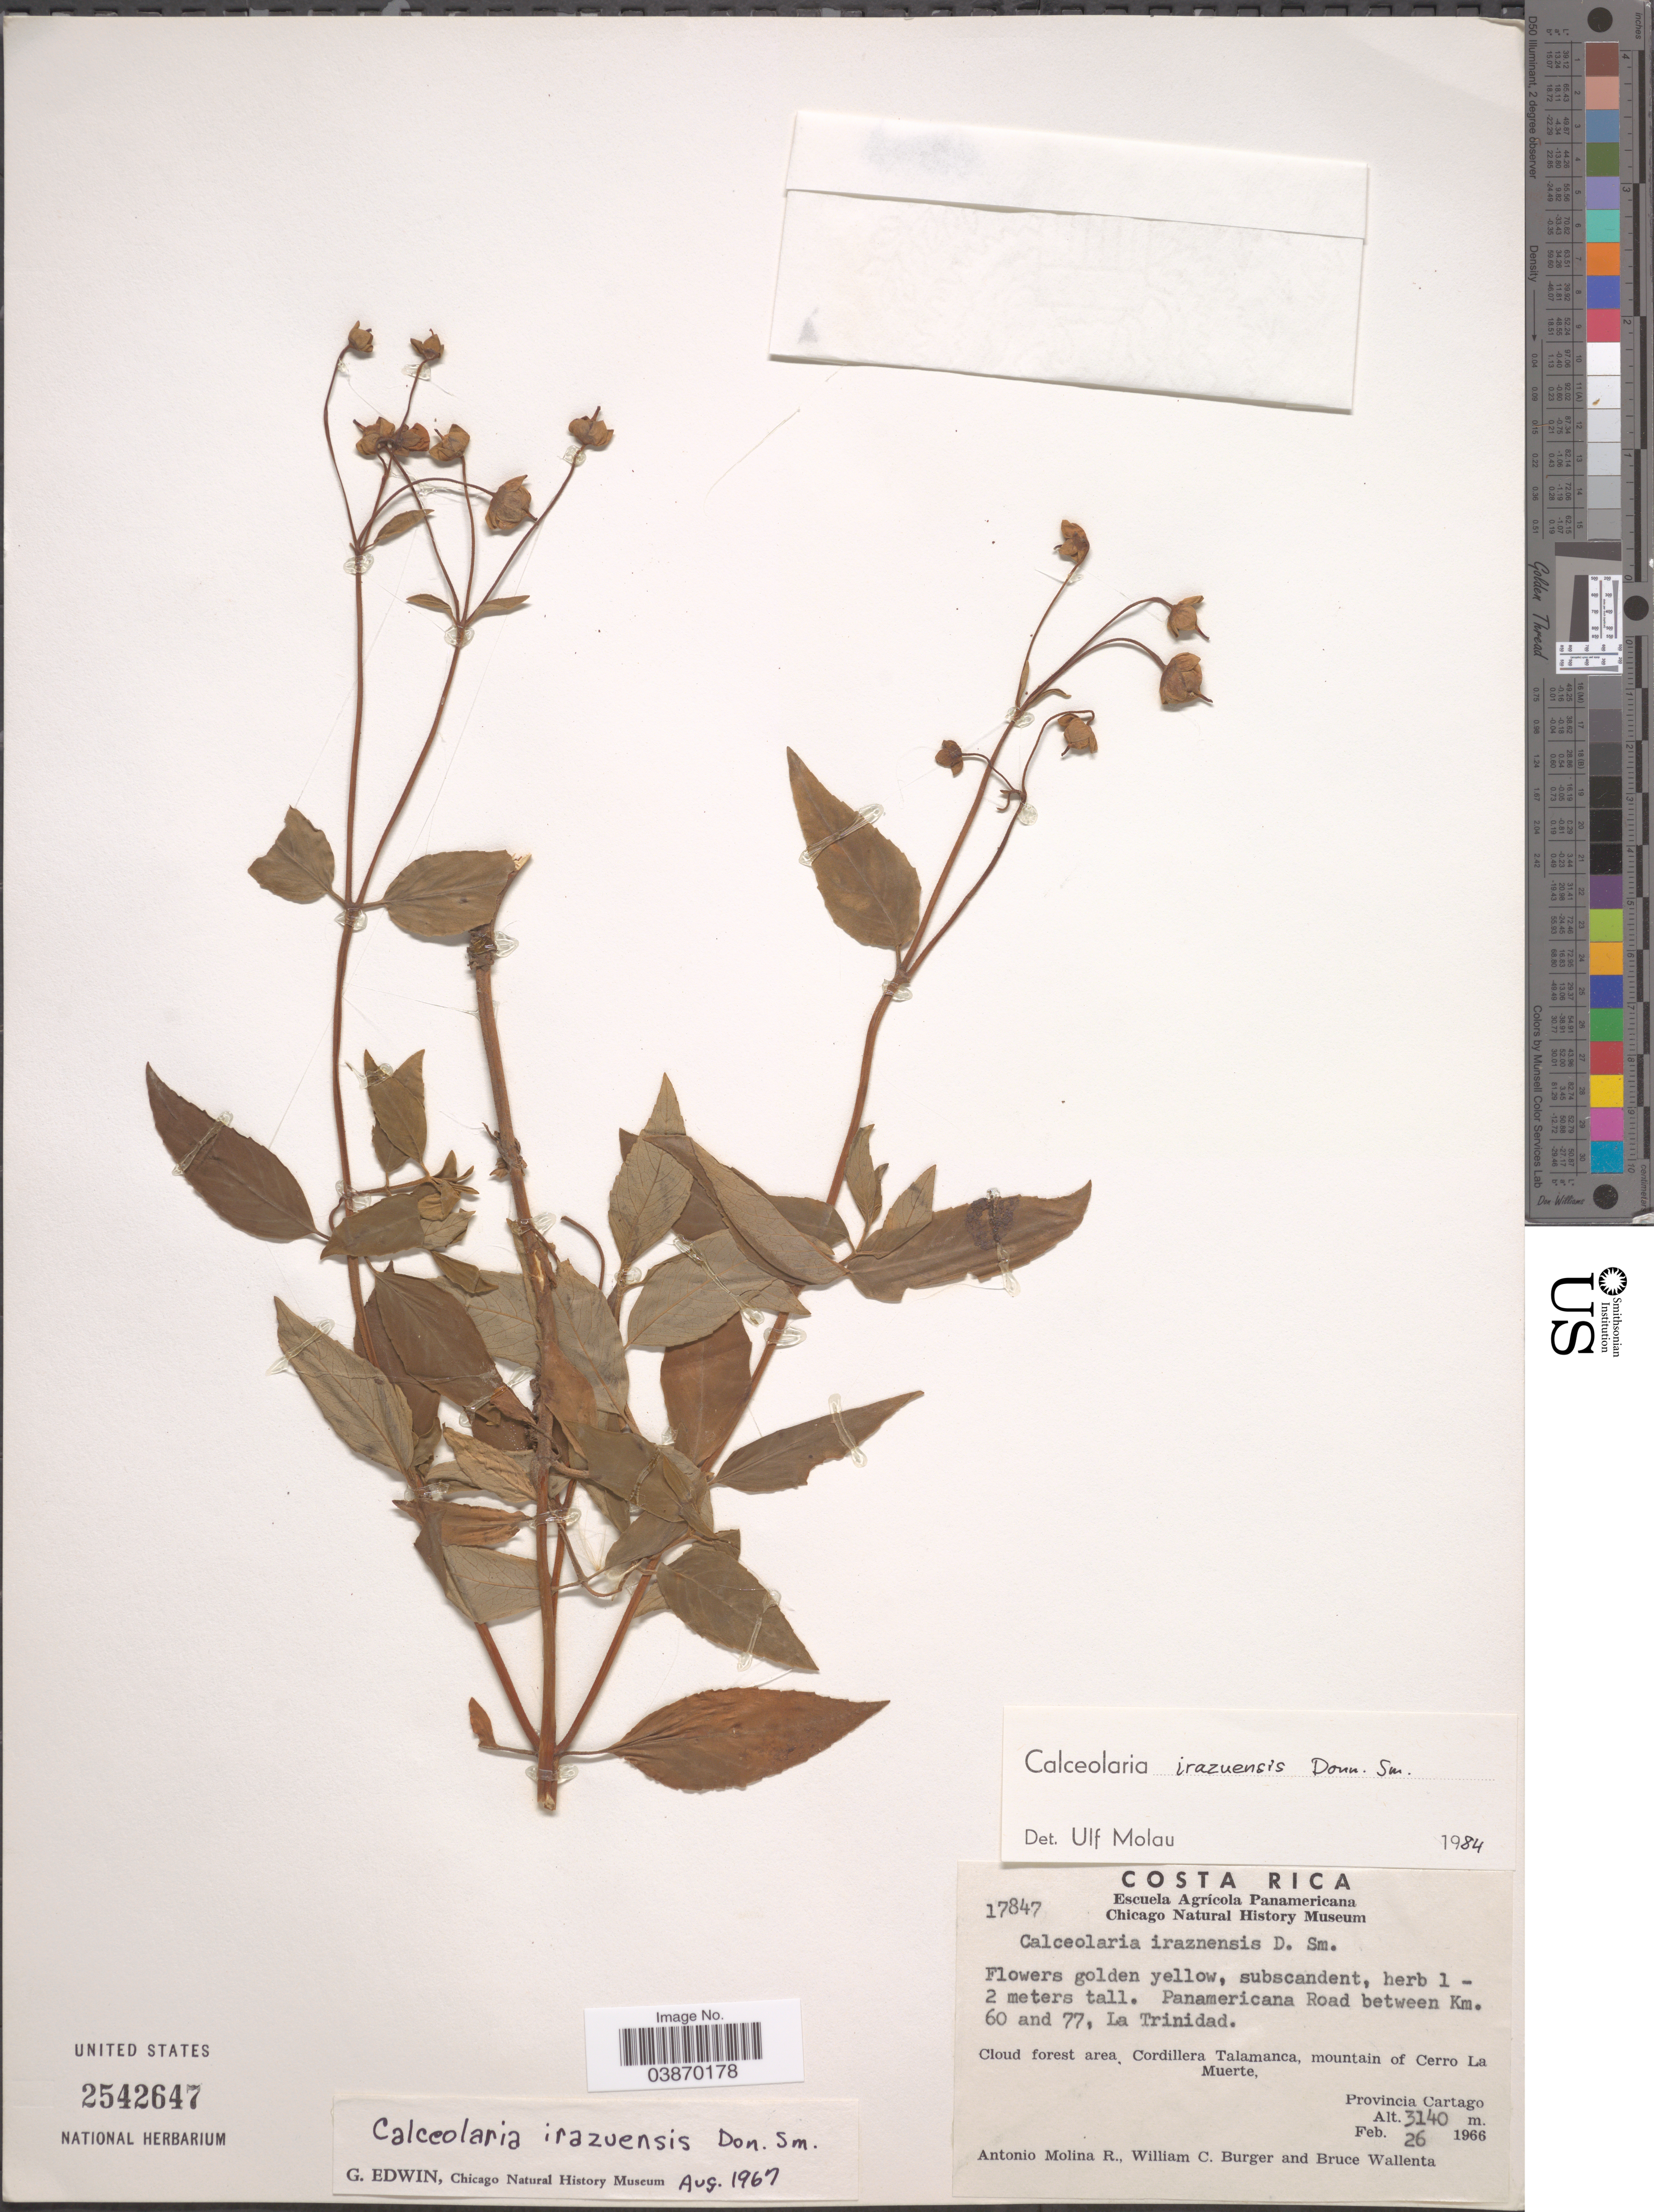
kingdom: Plantae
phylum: Tracheophyta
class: Magnoliopsida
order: Lamiales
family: Calceolariaceae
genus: Calceolaria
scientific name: Calceolaria irazuensis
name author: Donn. Sm.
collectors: A. Molina R., W. Burger & B. Wallenta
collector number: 17847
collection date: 1966-02-26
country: Costa Rica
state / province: Cartago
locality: Panamericana Road between Km. 60 and 77, La Trinidad. Cordillera Talamanca, mountain of Cerro La Muerte.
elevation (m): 3140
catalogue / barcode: US 2542647